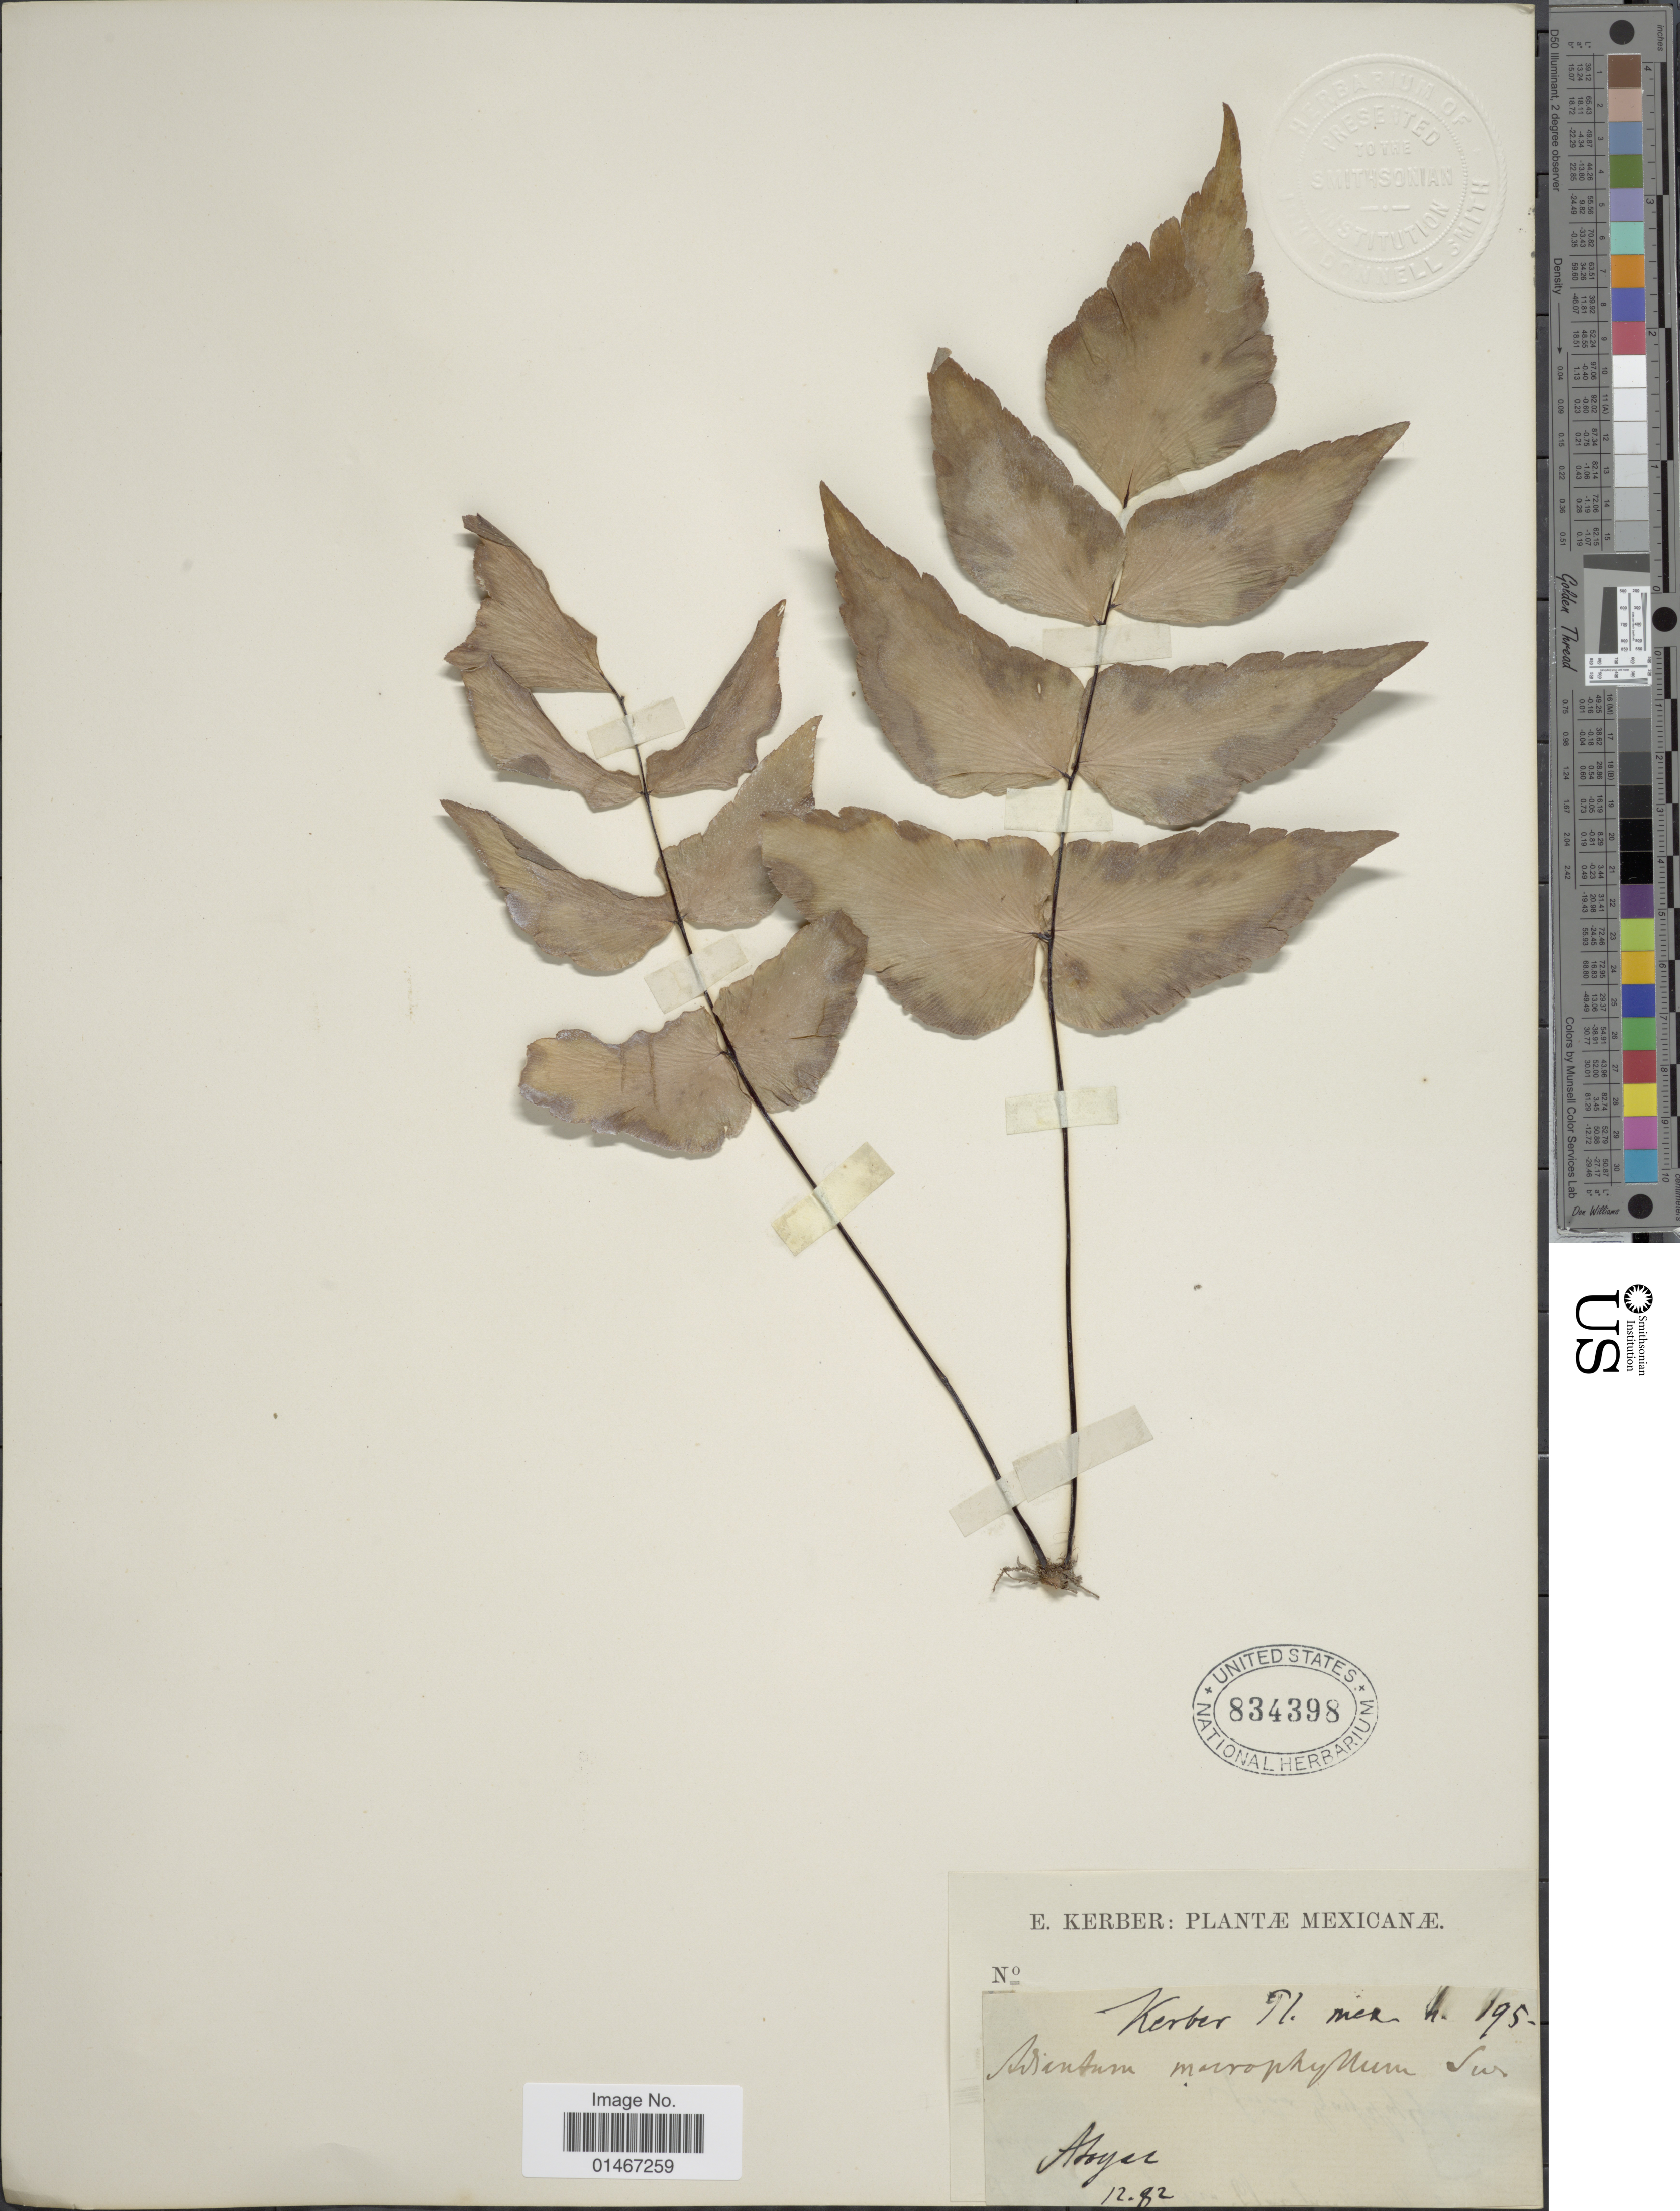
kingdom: Plantae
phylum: Tracheophyta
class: Polypodiopsida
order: Polypodiales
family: Pteridaceae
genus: Adiantum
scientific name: Adiantum macrophyllum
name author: Sw.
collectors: E. Kerber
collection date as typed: Transcribed d/m/y: /12/82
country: Mexico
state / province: México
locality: Atoyac. Plantae Mexicanae.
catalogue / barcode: US 834398